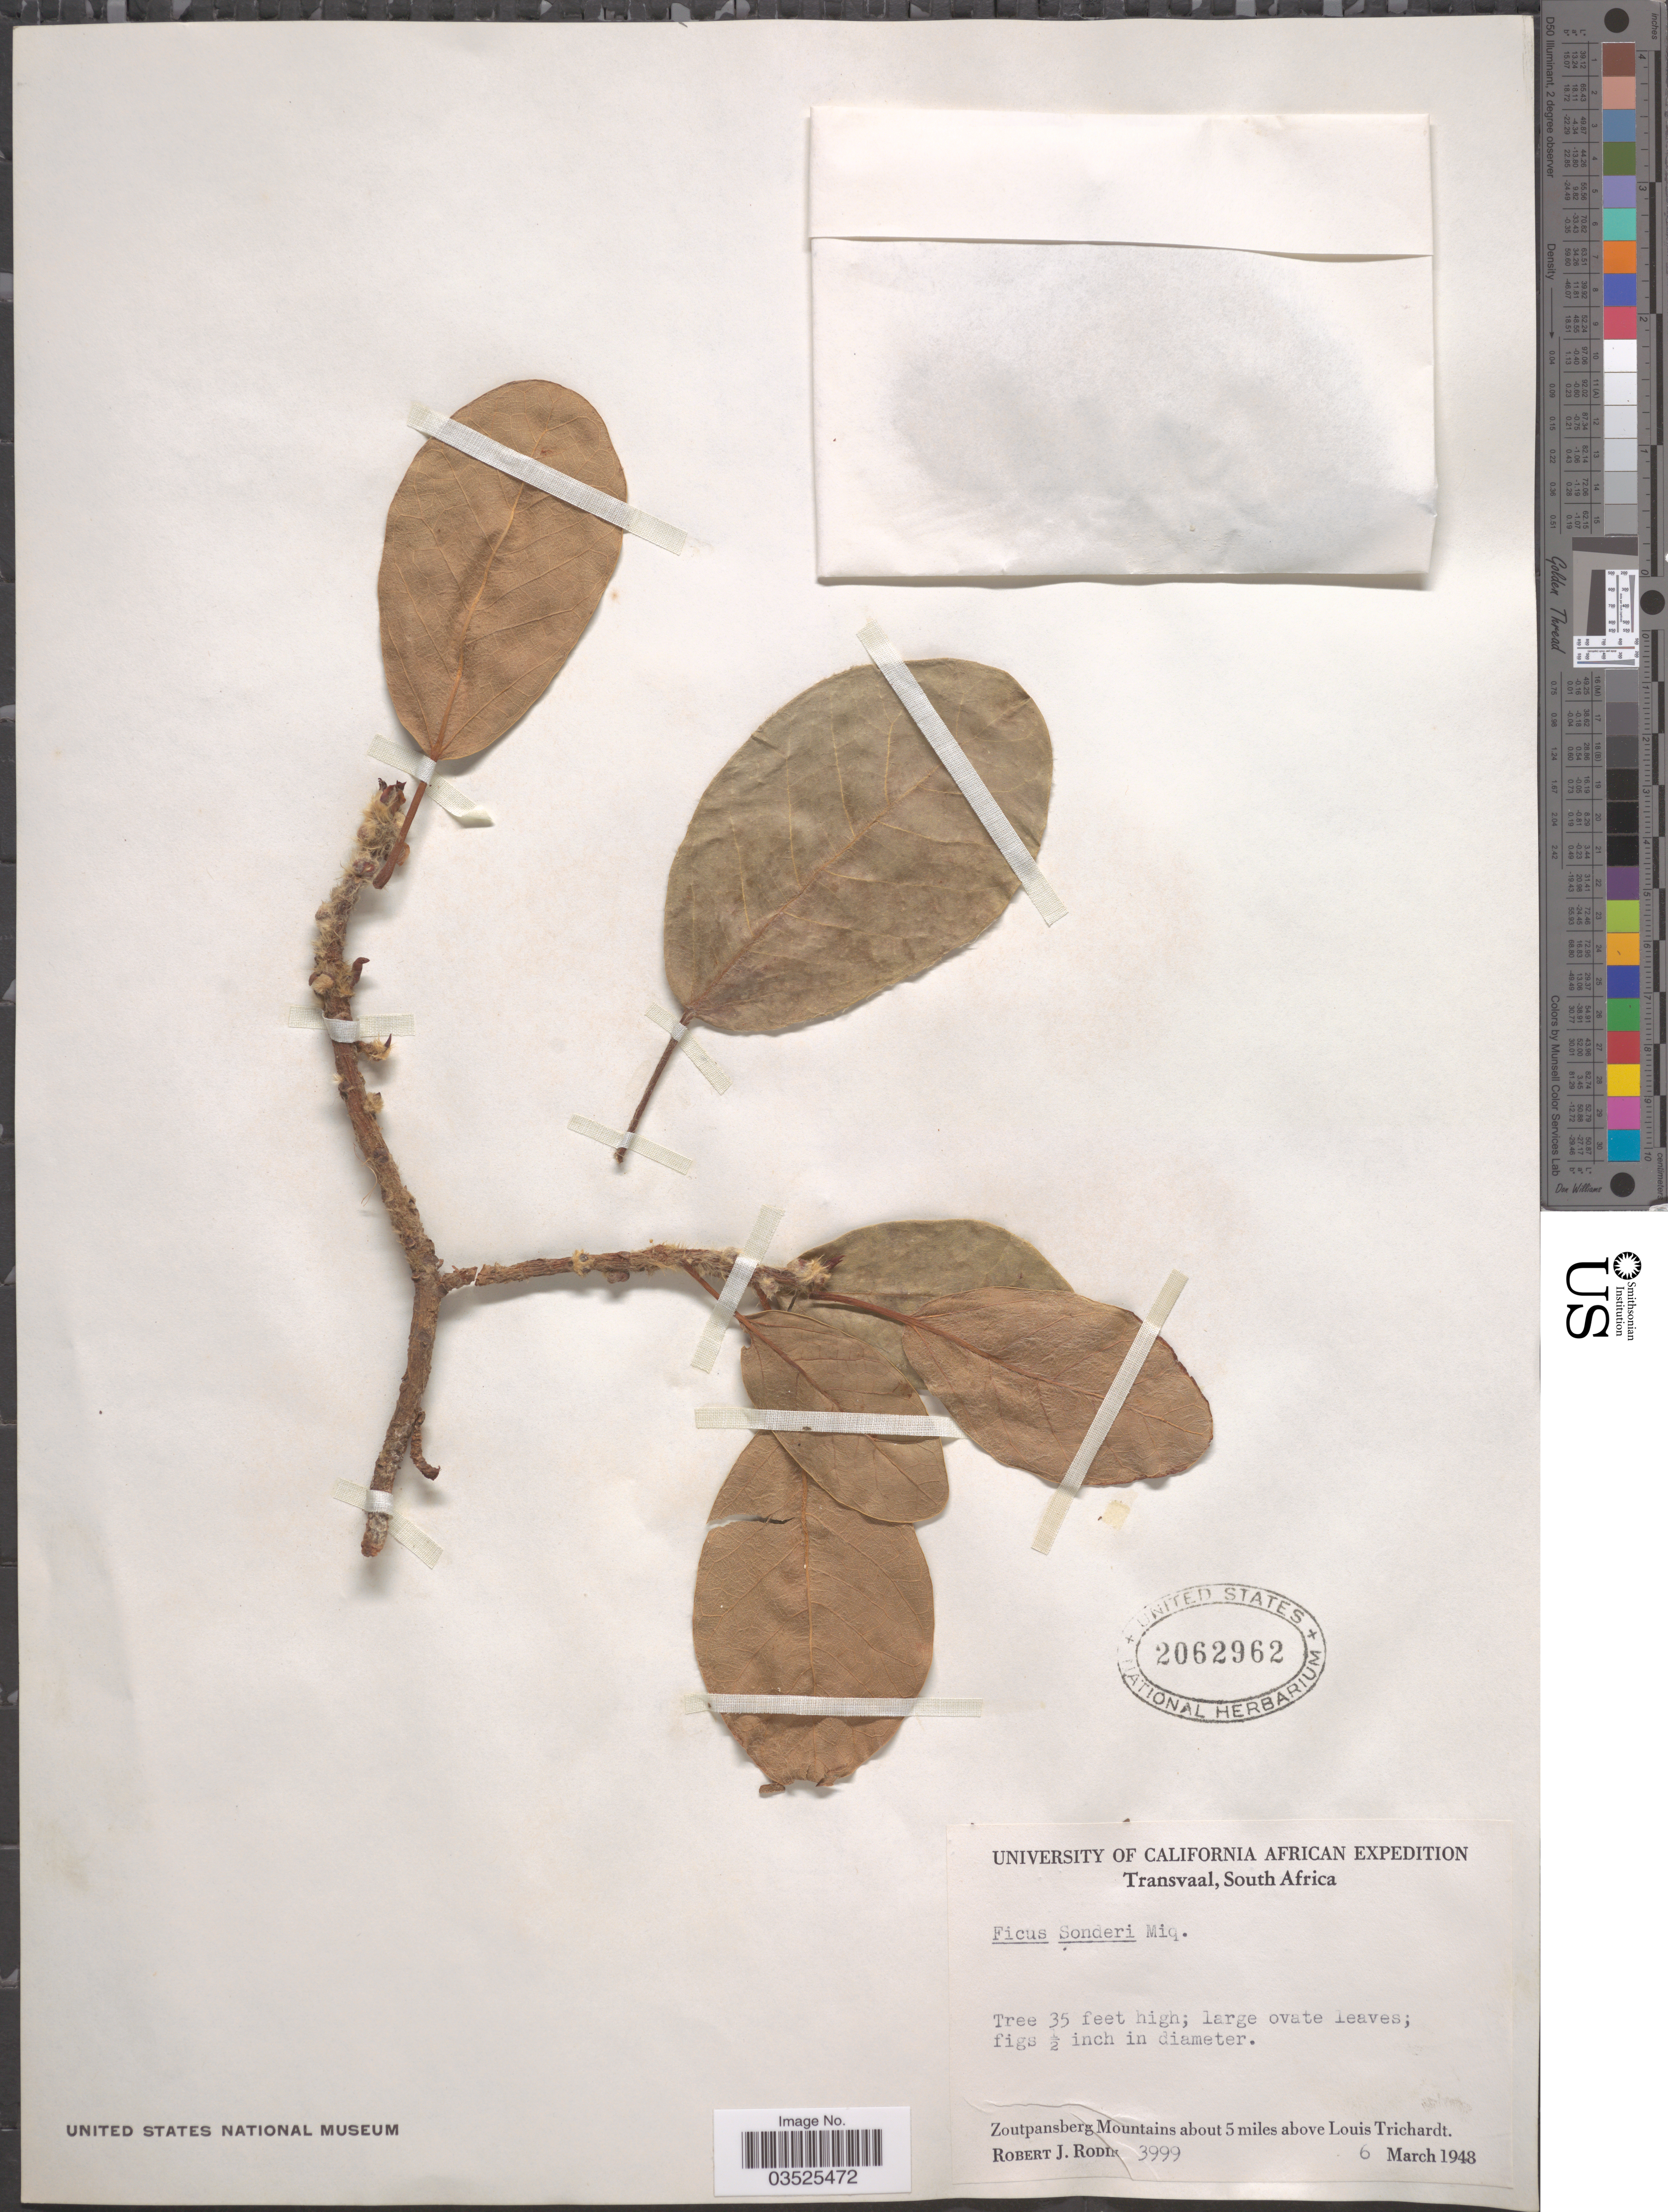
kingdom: Plantae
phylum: Tracheophyta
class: Magnoliopsida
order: Rosales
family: Moraceae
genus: Ficus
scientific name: Ficus sonderi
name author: Miq.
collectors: R. J. Rodin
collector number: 3999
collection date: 1948-03-06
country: South Africa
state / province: Limpopo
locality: Transvaal. Zoutpansberg Mountains about 5 miles above Louis Trichardt.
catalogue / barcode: US 2062962